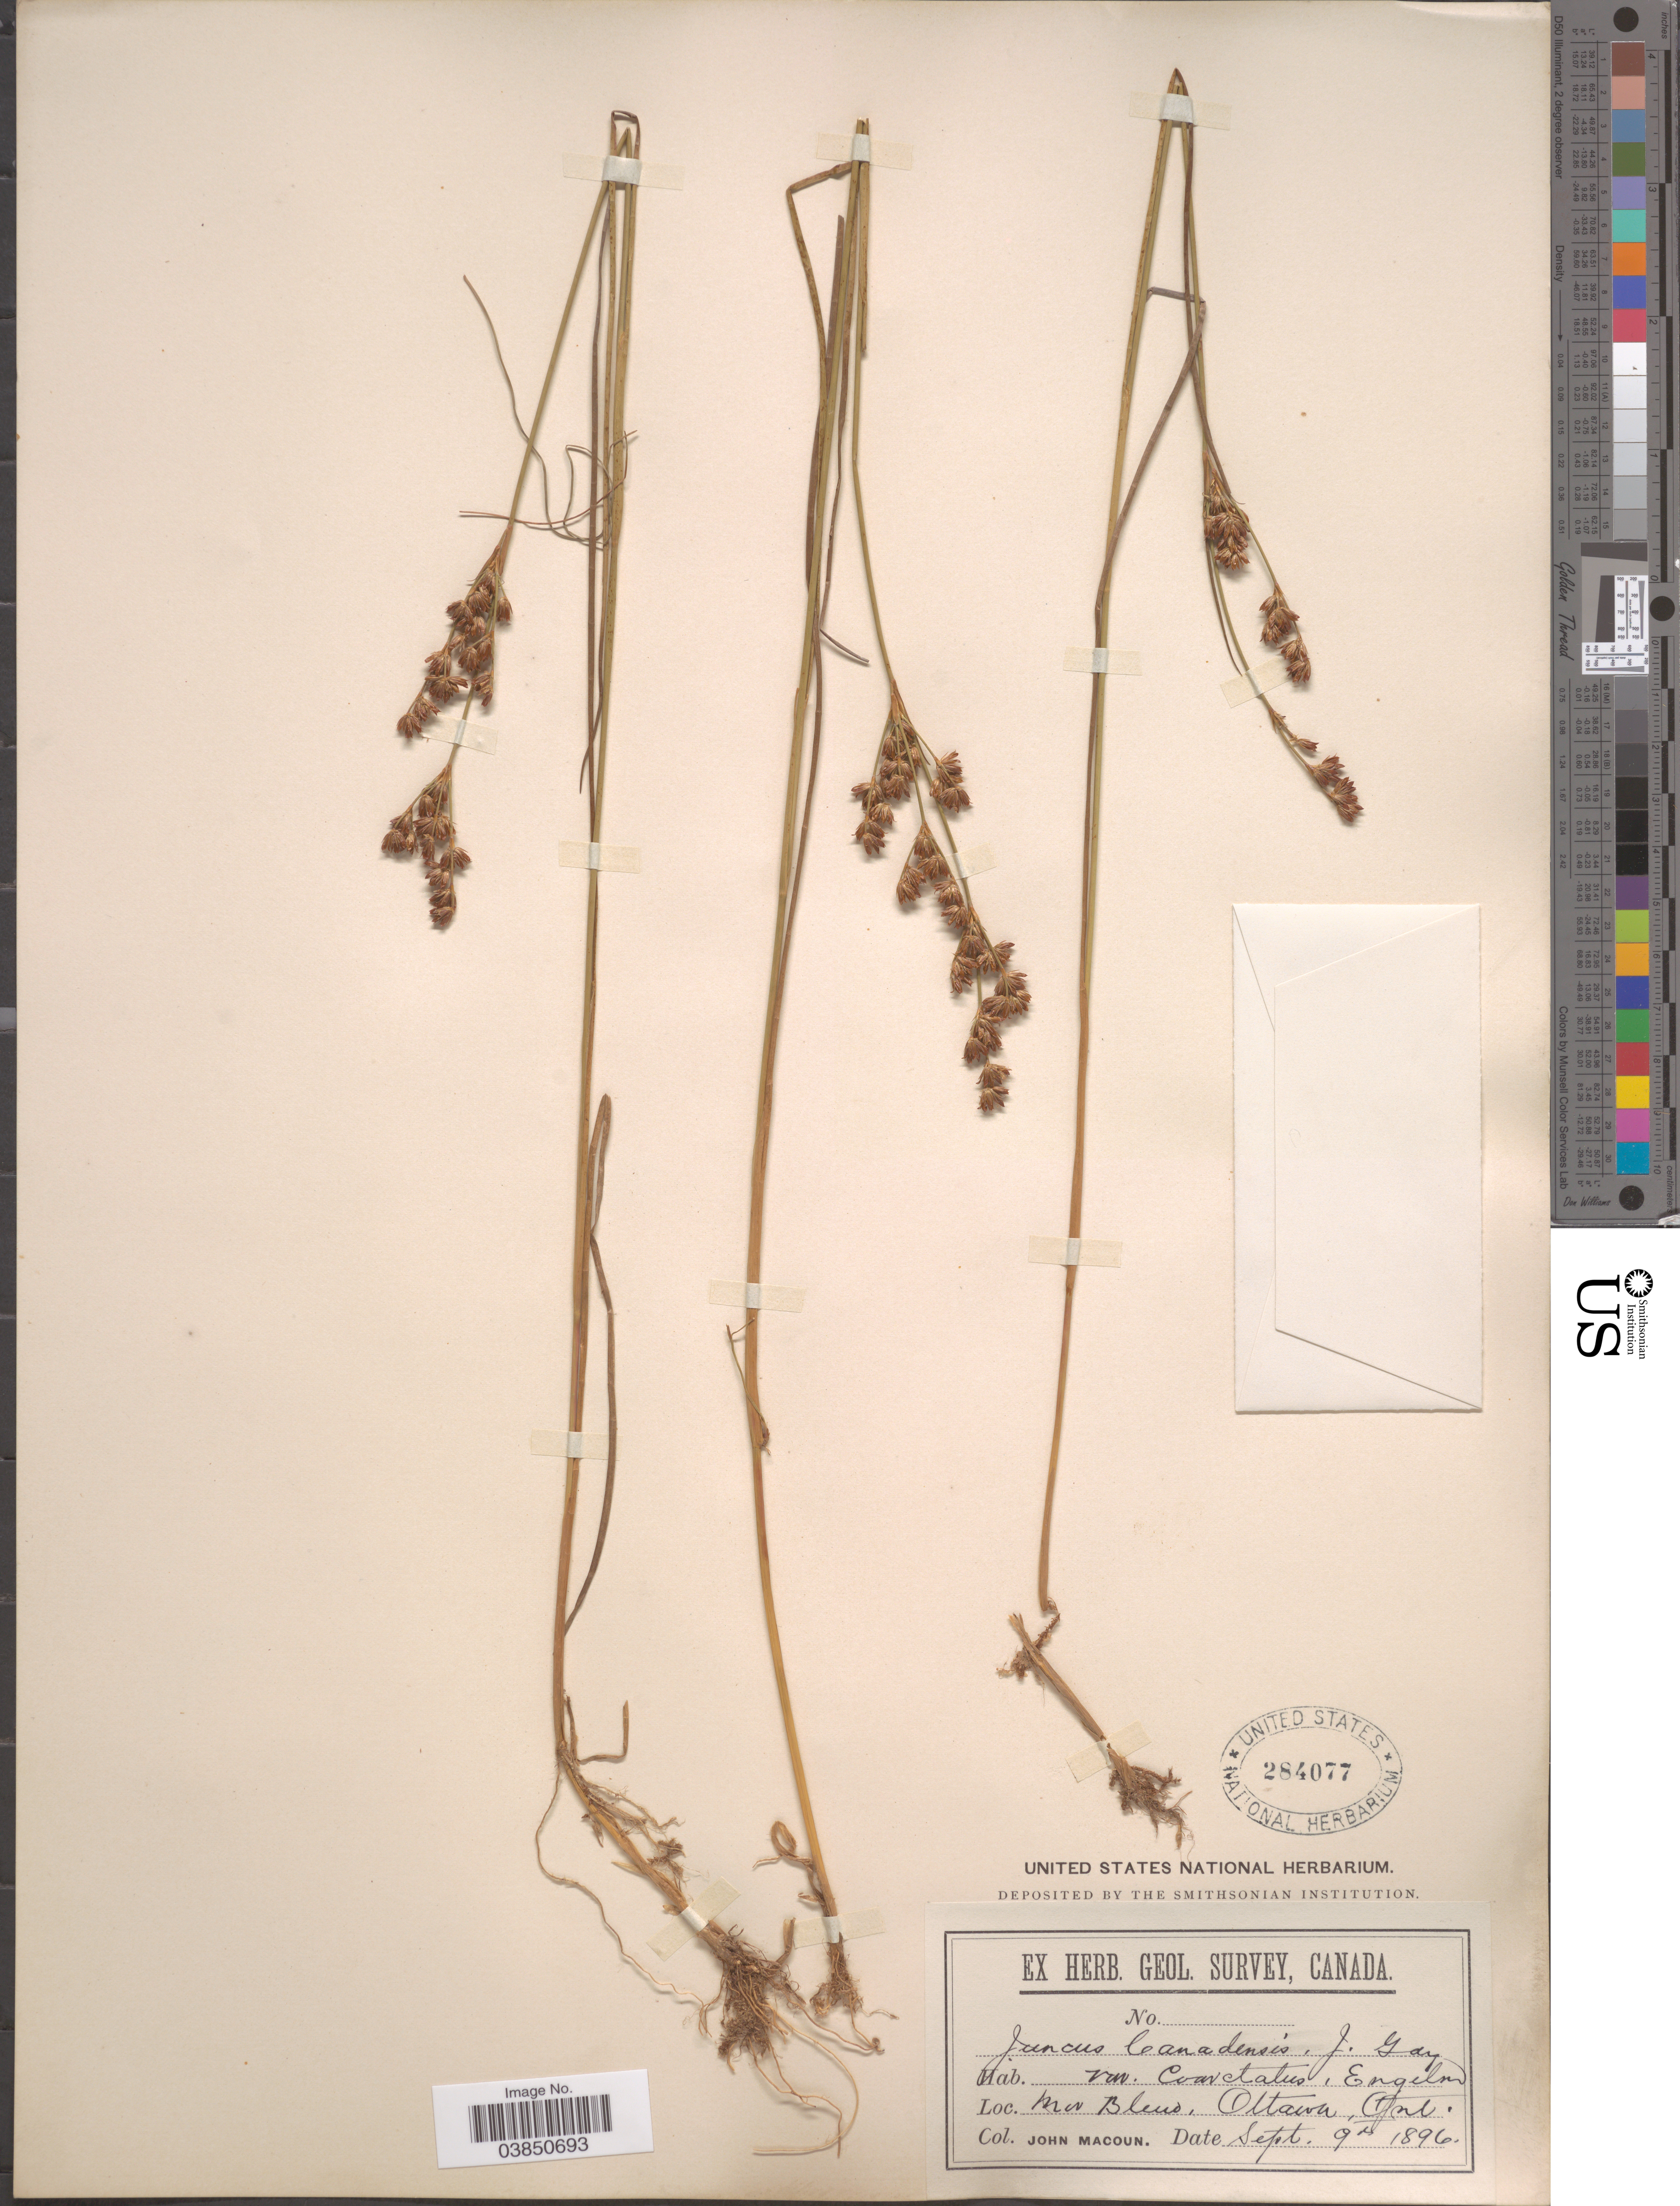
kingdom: Plantae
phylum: Tracheophyta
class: Liliopsida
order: Poales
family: Juncaceae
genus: Juncus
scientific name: Juncus brevicaudatus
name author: (Engelm.) Fernald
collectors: J. Macoun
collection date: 1896-09-09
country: Canada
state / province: Ontario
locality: Mont Bleu. Ottawa.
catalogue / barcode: US 284077